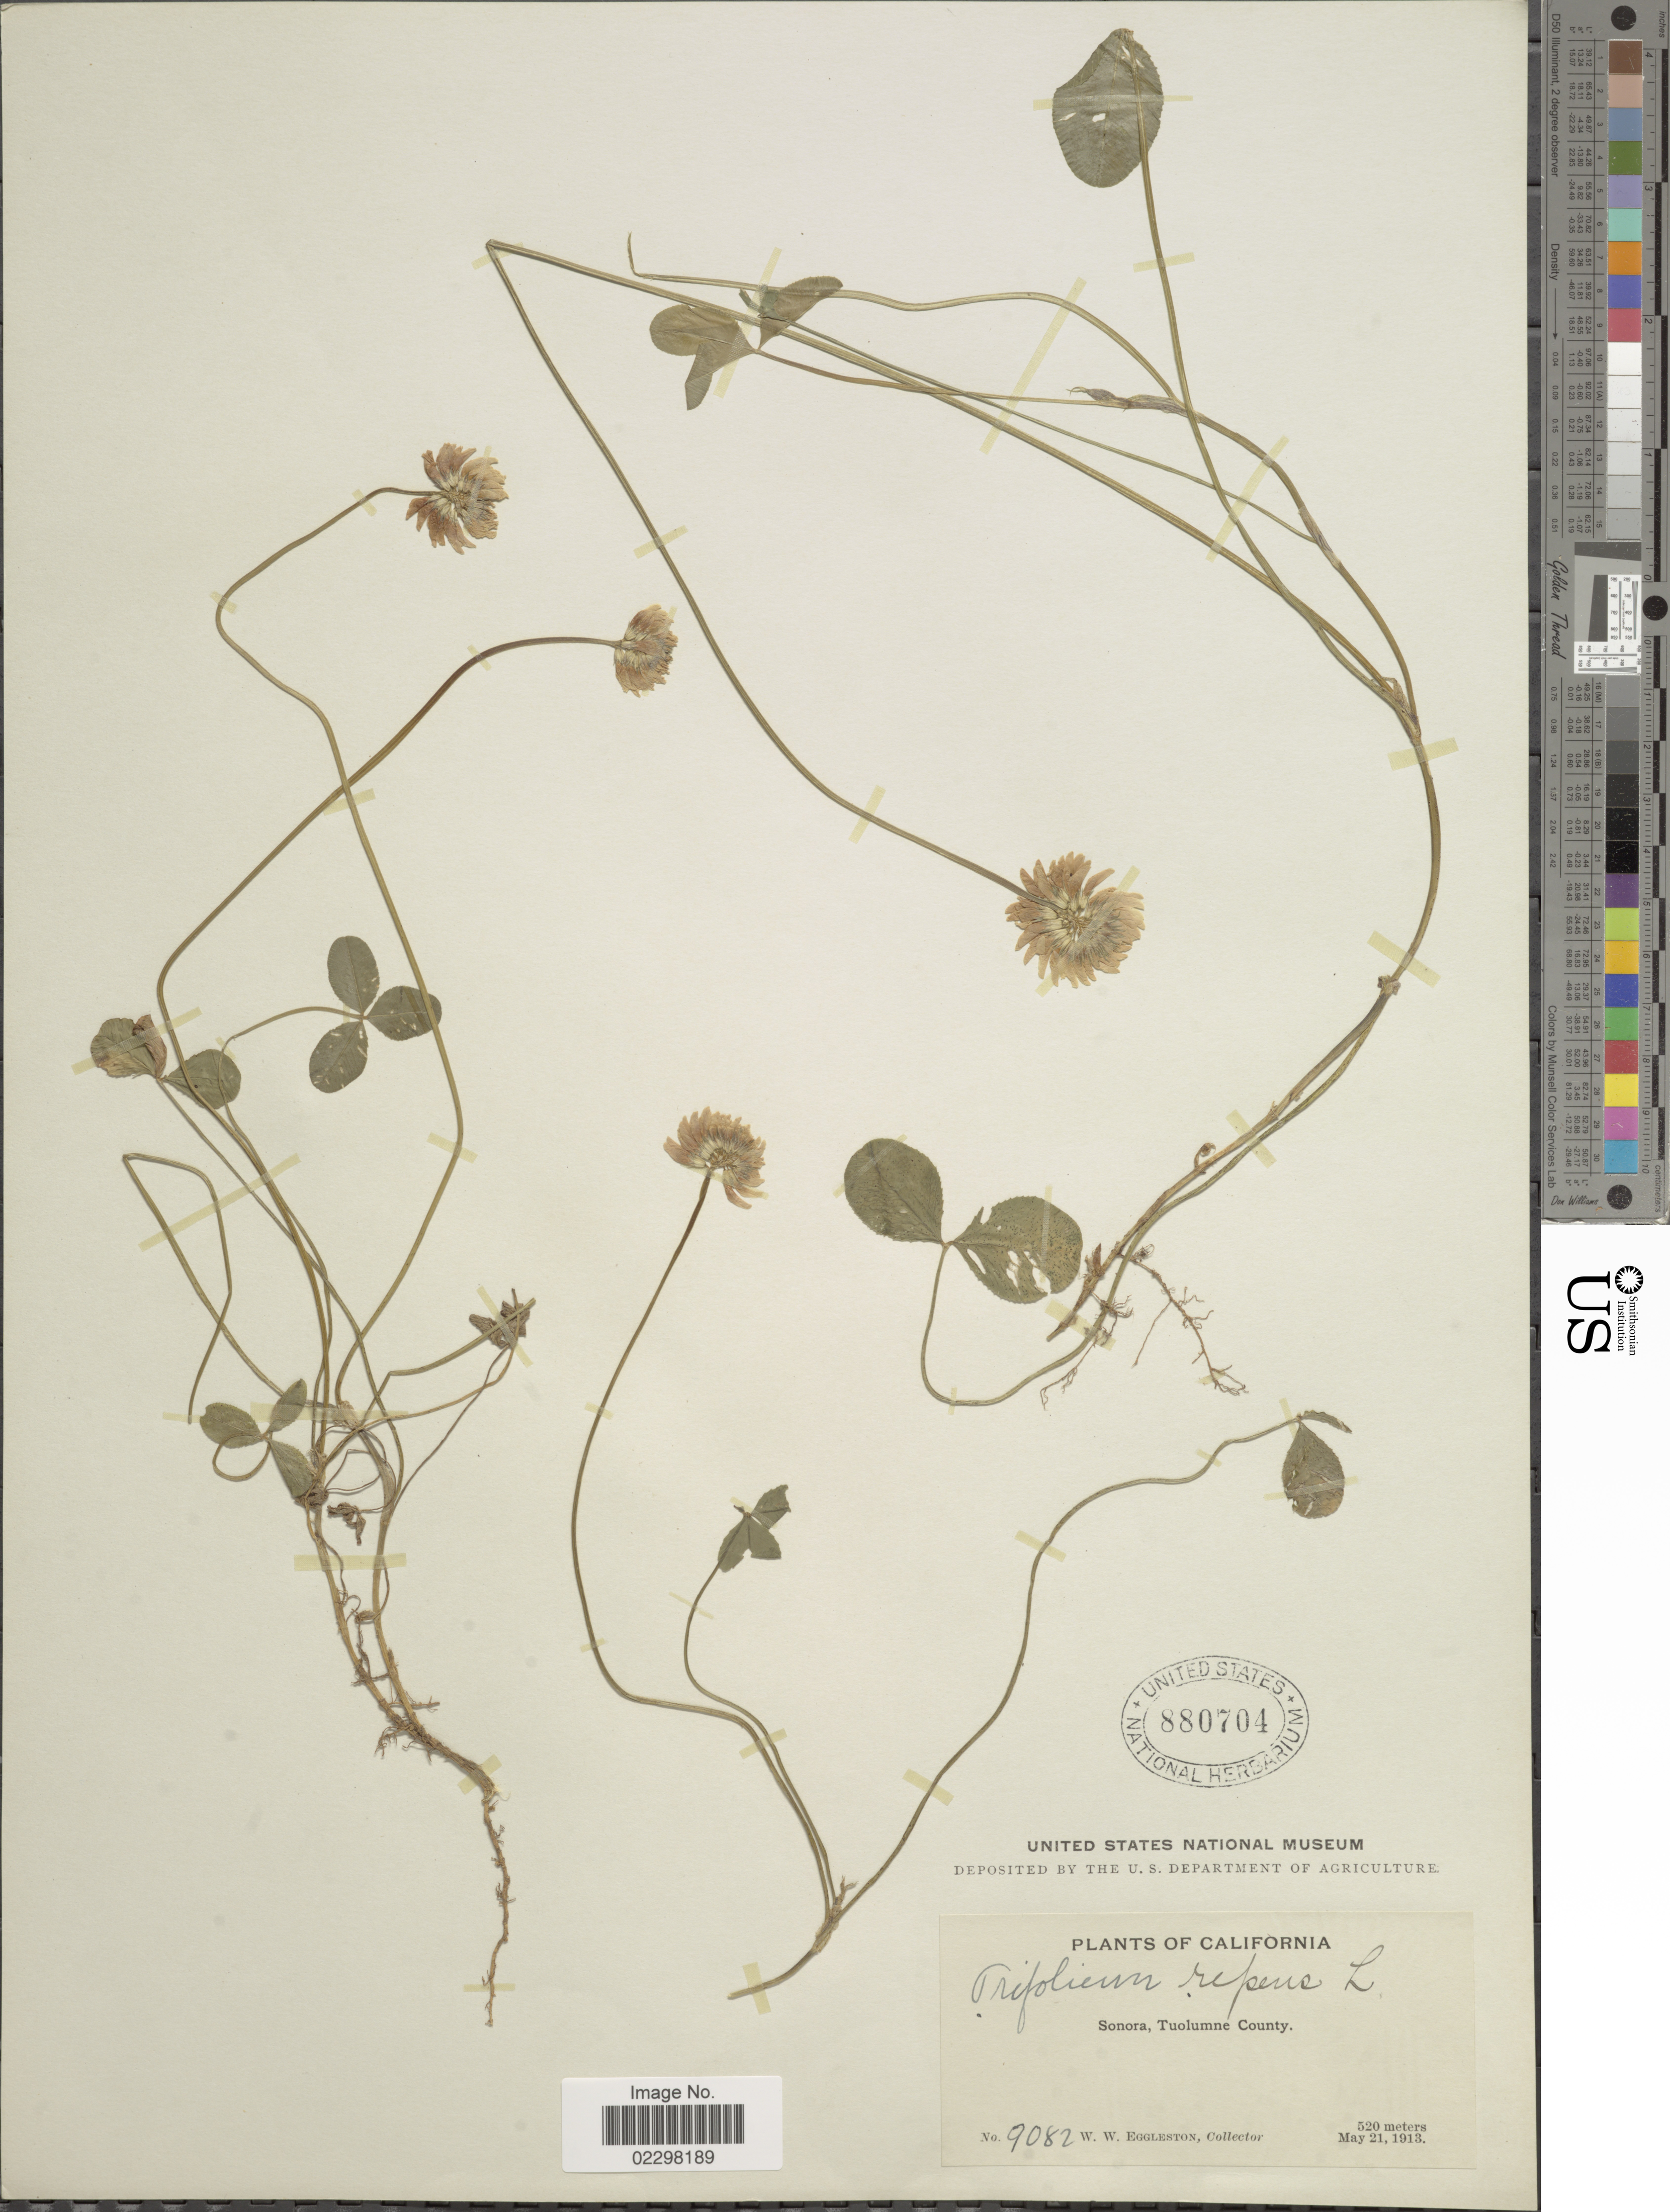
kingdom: Plantae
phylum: Tracheophyta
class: Magnoliopsida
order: Fabales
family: Fabaceae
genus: Trifolium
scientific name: Trifolium repens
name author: L.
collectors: W. W. Eggleston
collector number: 9082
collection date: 1913-05-21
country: United States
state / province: California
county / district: Tuolumne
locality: Sonora, Tuolumne County.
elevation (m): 520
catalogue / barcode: US 880704